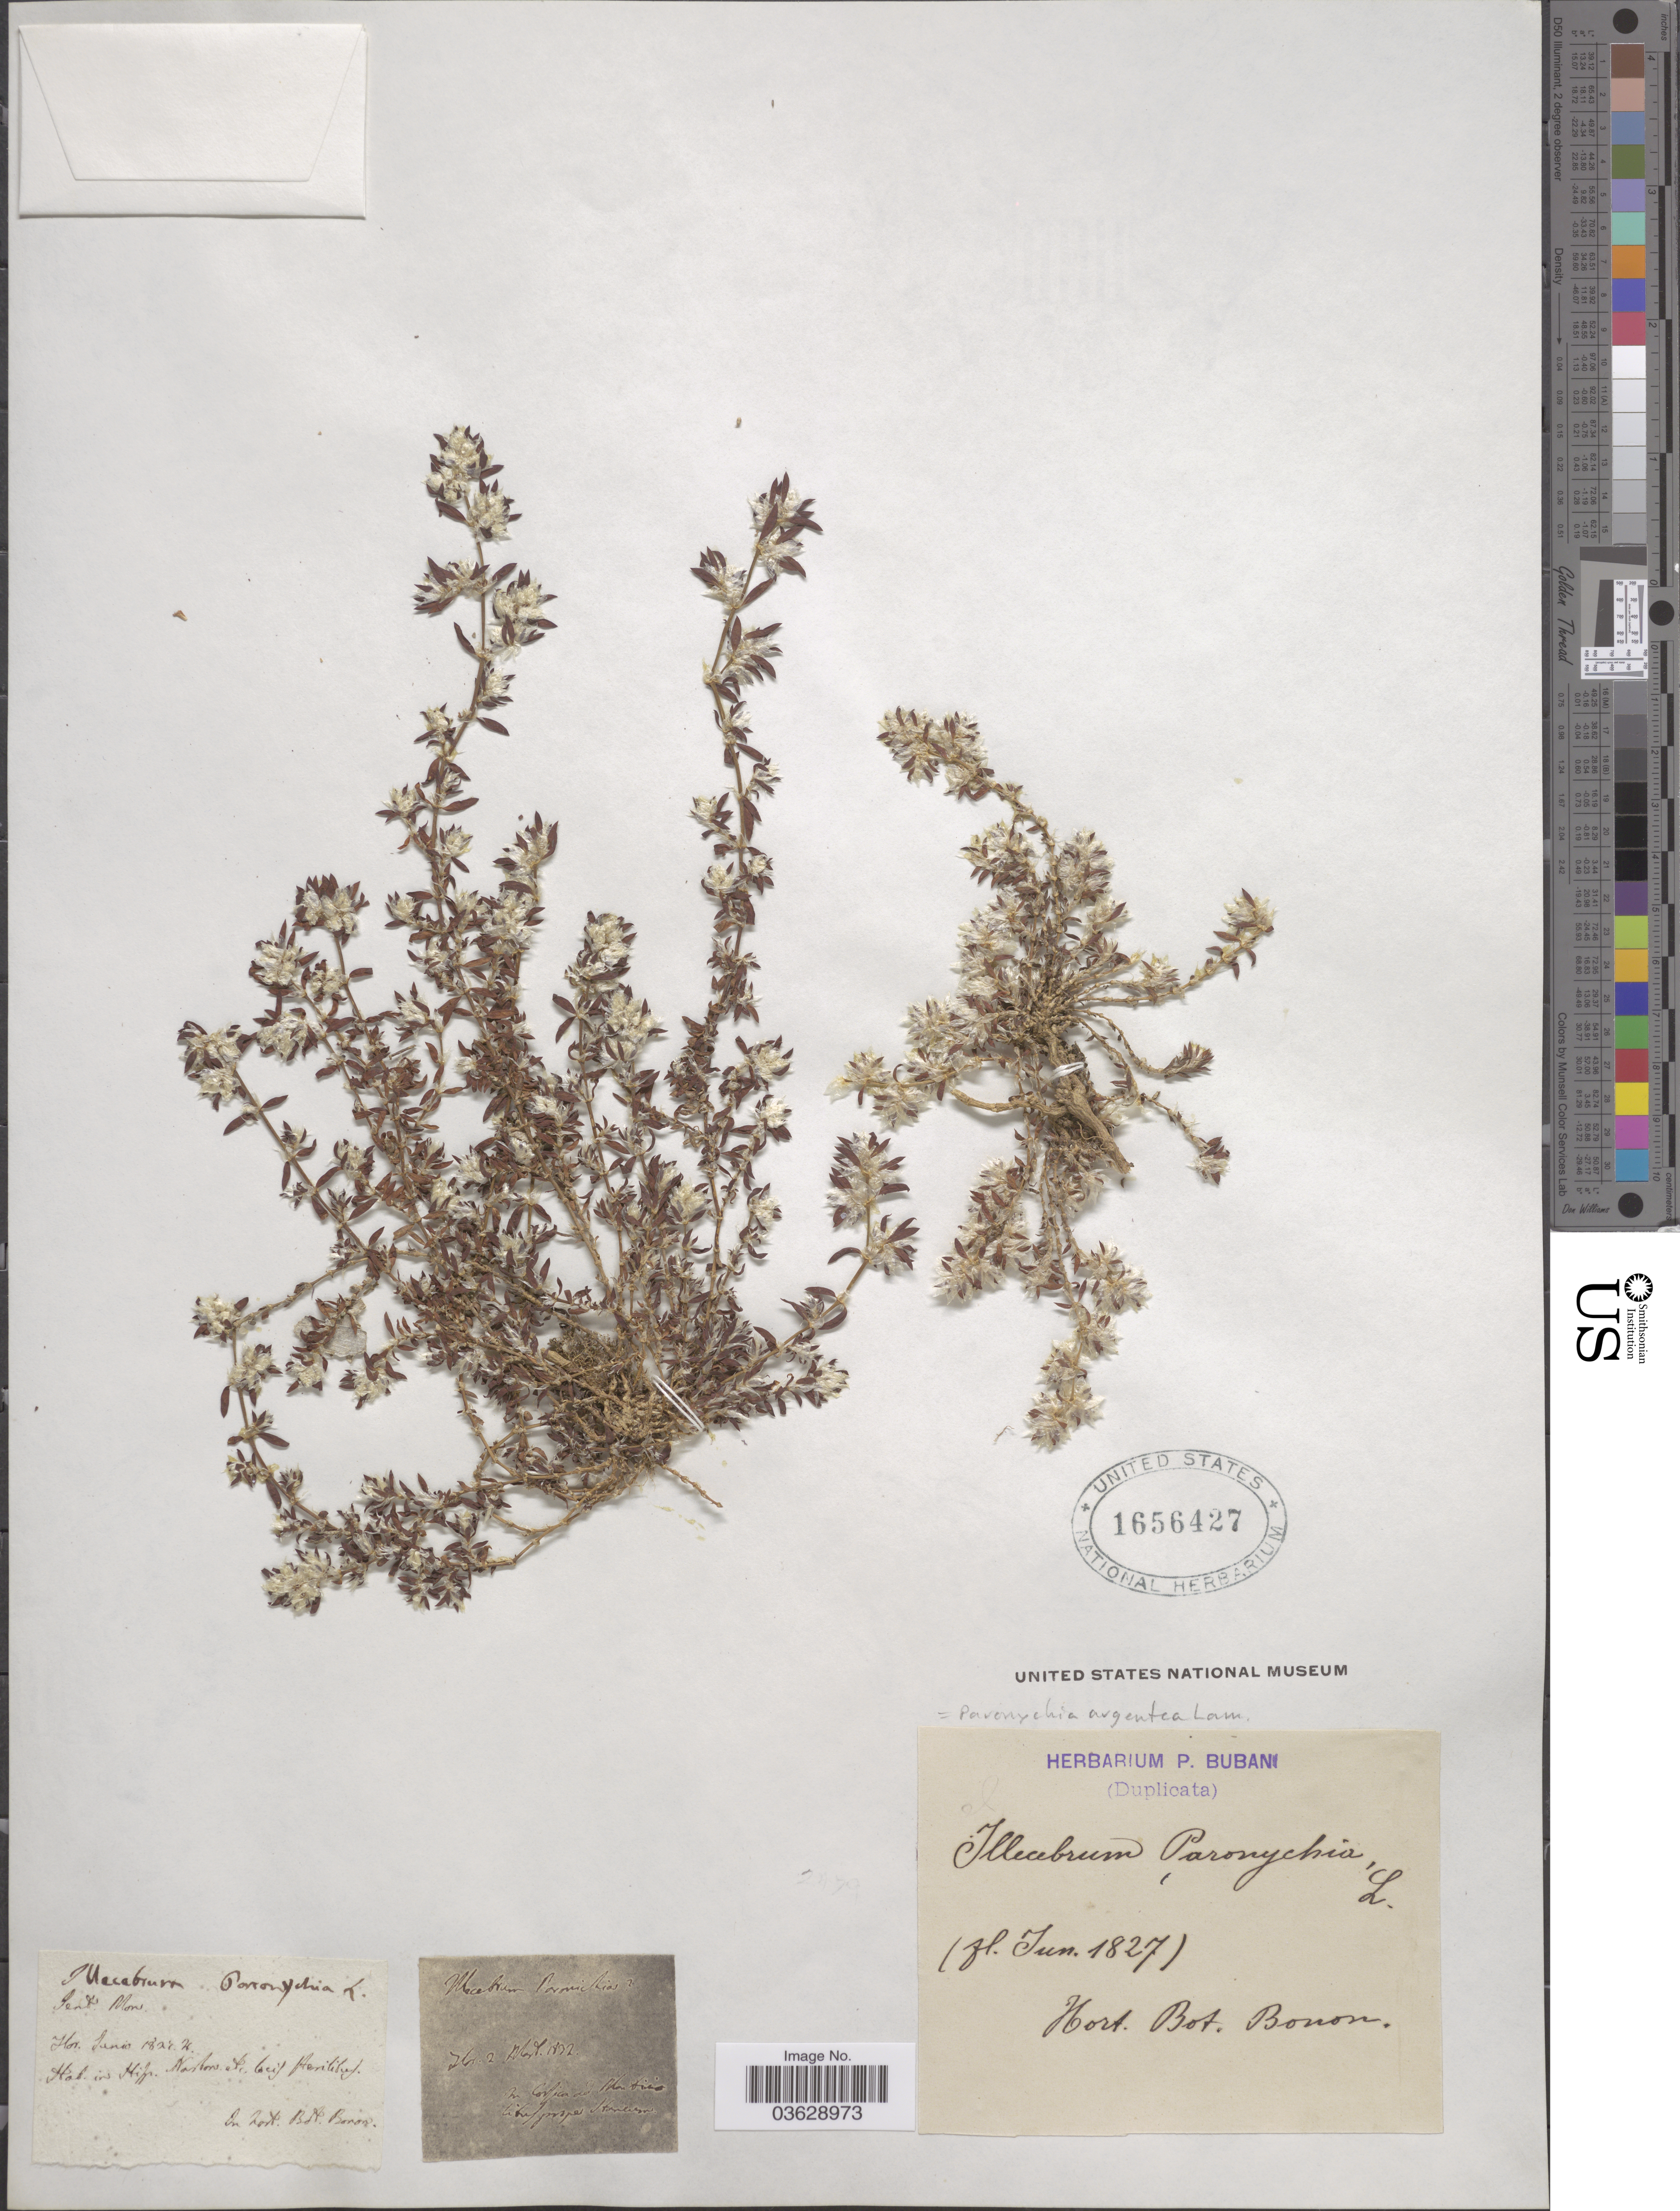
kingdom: Plantae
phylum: Tracheophyta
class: Magnoliopsida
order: Caryophyllales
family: Caryophyllaceae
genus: Paronychia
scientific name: Paronychia argentea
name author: Lam.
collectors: ex herb. P. Bubani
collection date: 1827-06/1832-03-02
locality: Hab. in Hifr. Karton atc lacif Aerilisusf. [interpreted] In Corsica ad Monfisio litufgonpes Itaneisn. [interpreted] In Hort. Bot. Bonon. [unsure placement]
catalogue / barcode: US 1656427